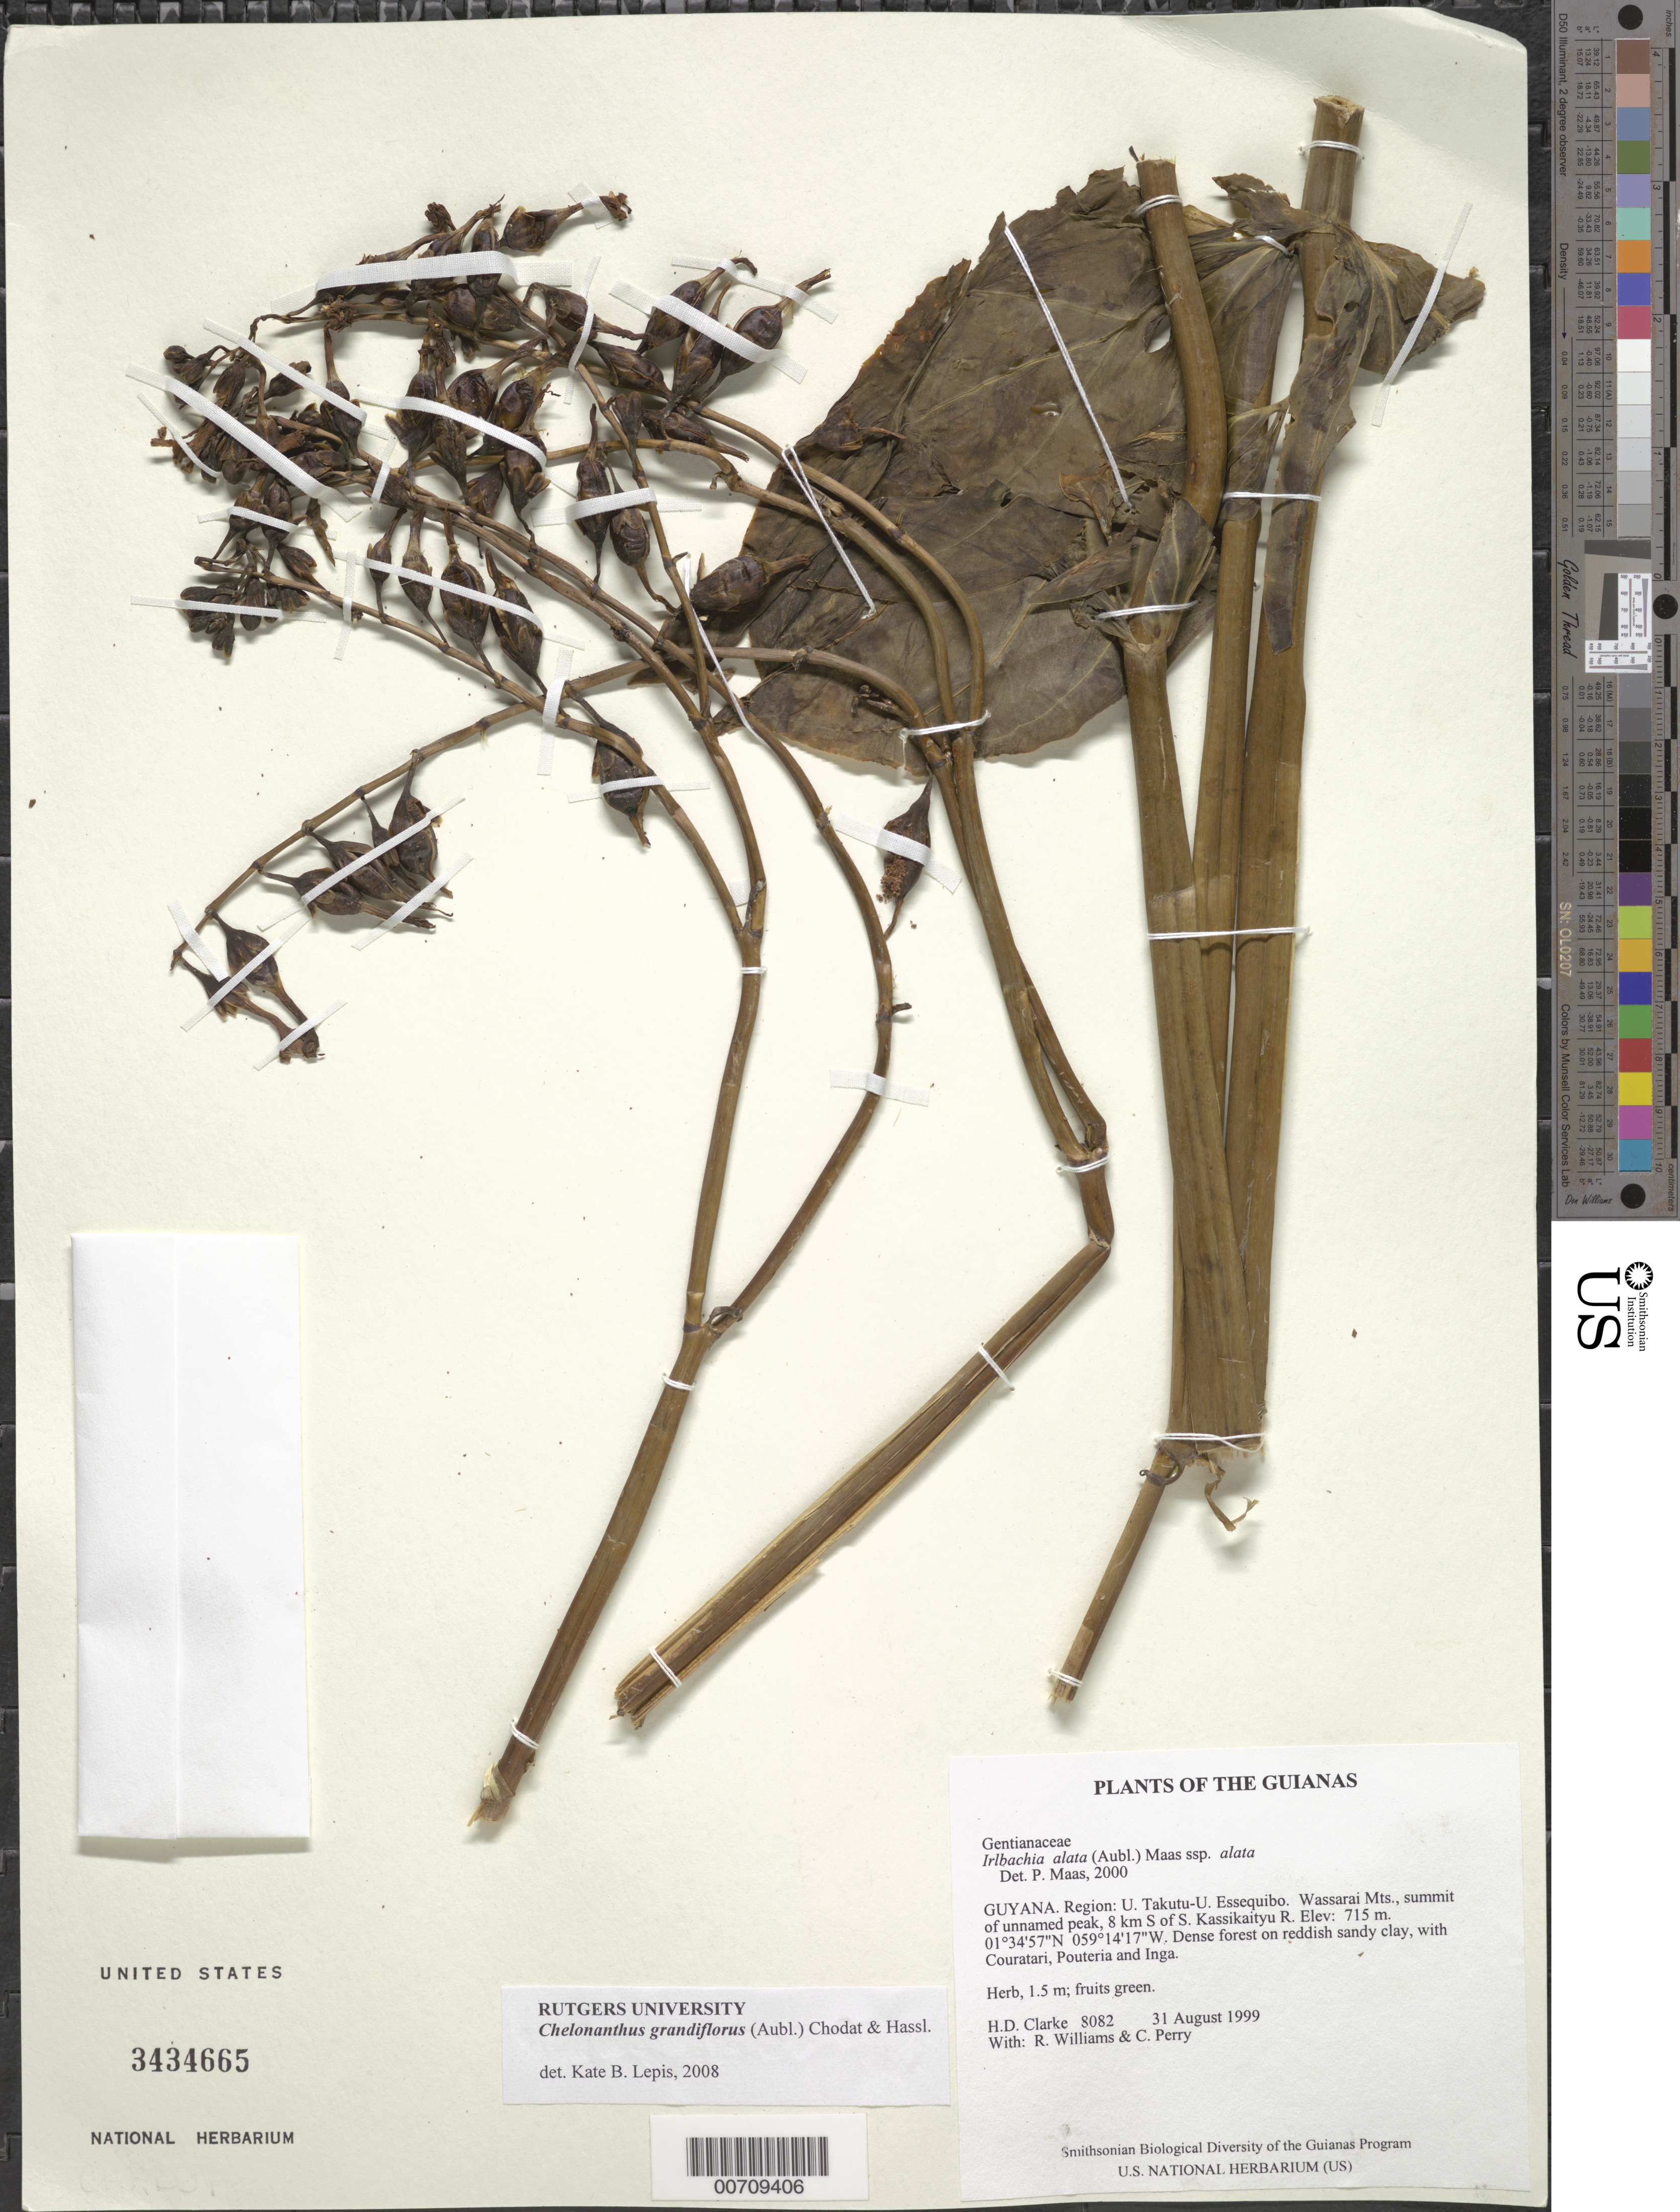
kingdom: Plantae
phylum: Tracheophyta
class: Magnoliopsida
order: Gentianales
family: Gentianaceae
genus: Chelonanthus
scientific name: Chelonanthus grandiflorus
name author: (Aubl.) Chodat & Hassl.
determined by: Lepis, Kate B.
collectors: H. D. Clarke, R. Williams & C. Perry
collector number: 8082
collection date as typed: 31 August 1999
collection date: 1999-08-31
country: Guyana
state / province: U. Takutu-U. Essequibo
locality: Wassarai Mts., summit of unnamed peak, 8 km S of S. Kassikaityu R.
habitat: Dense forest on reddish sandy clay, with Couratari, Pouteria and Inga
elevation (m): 715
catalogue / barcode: US 3434665